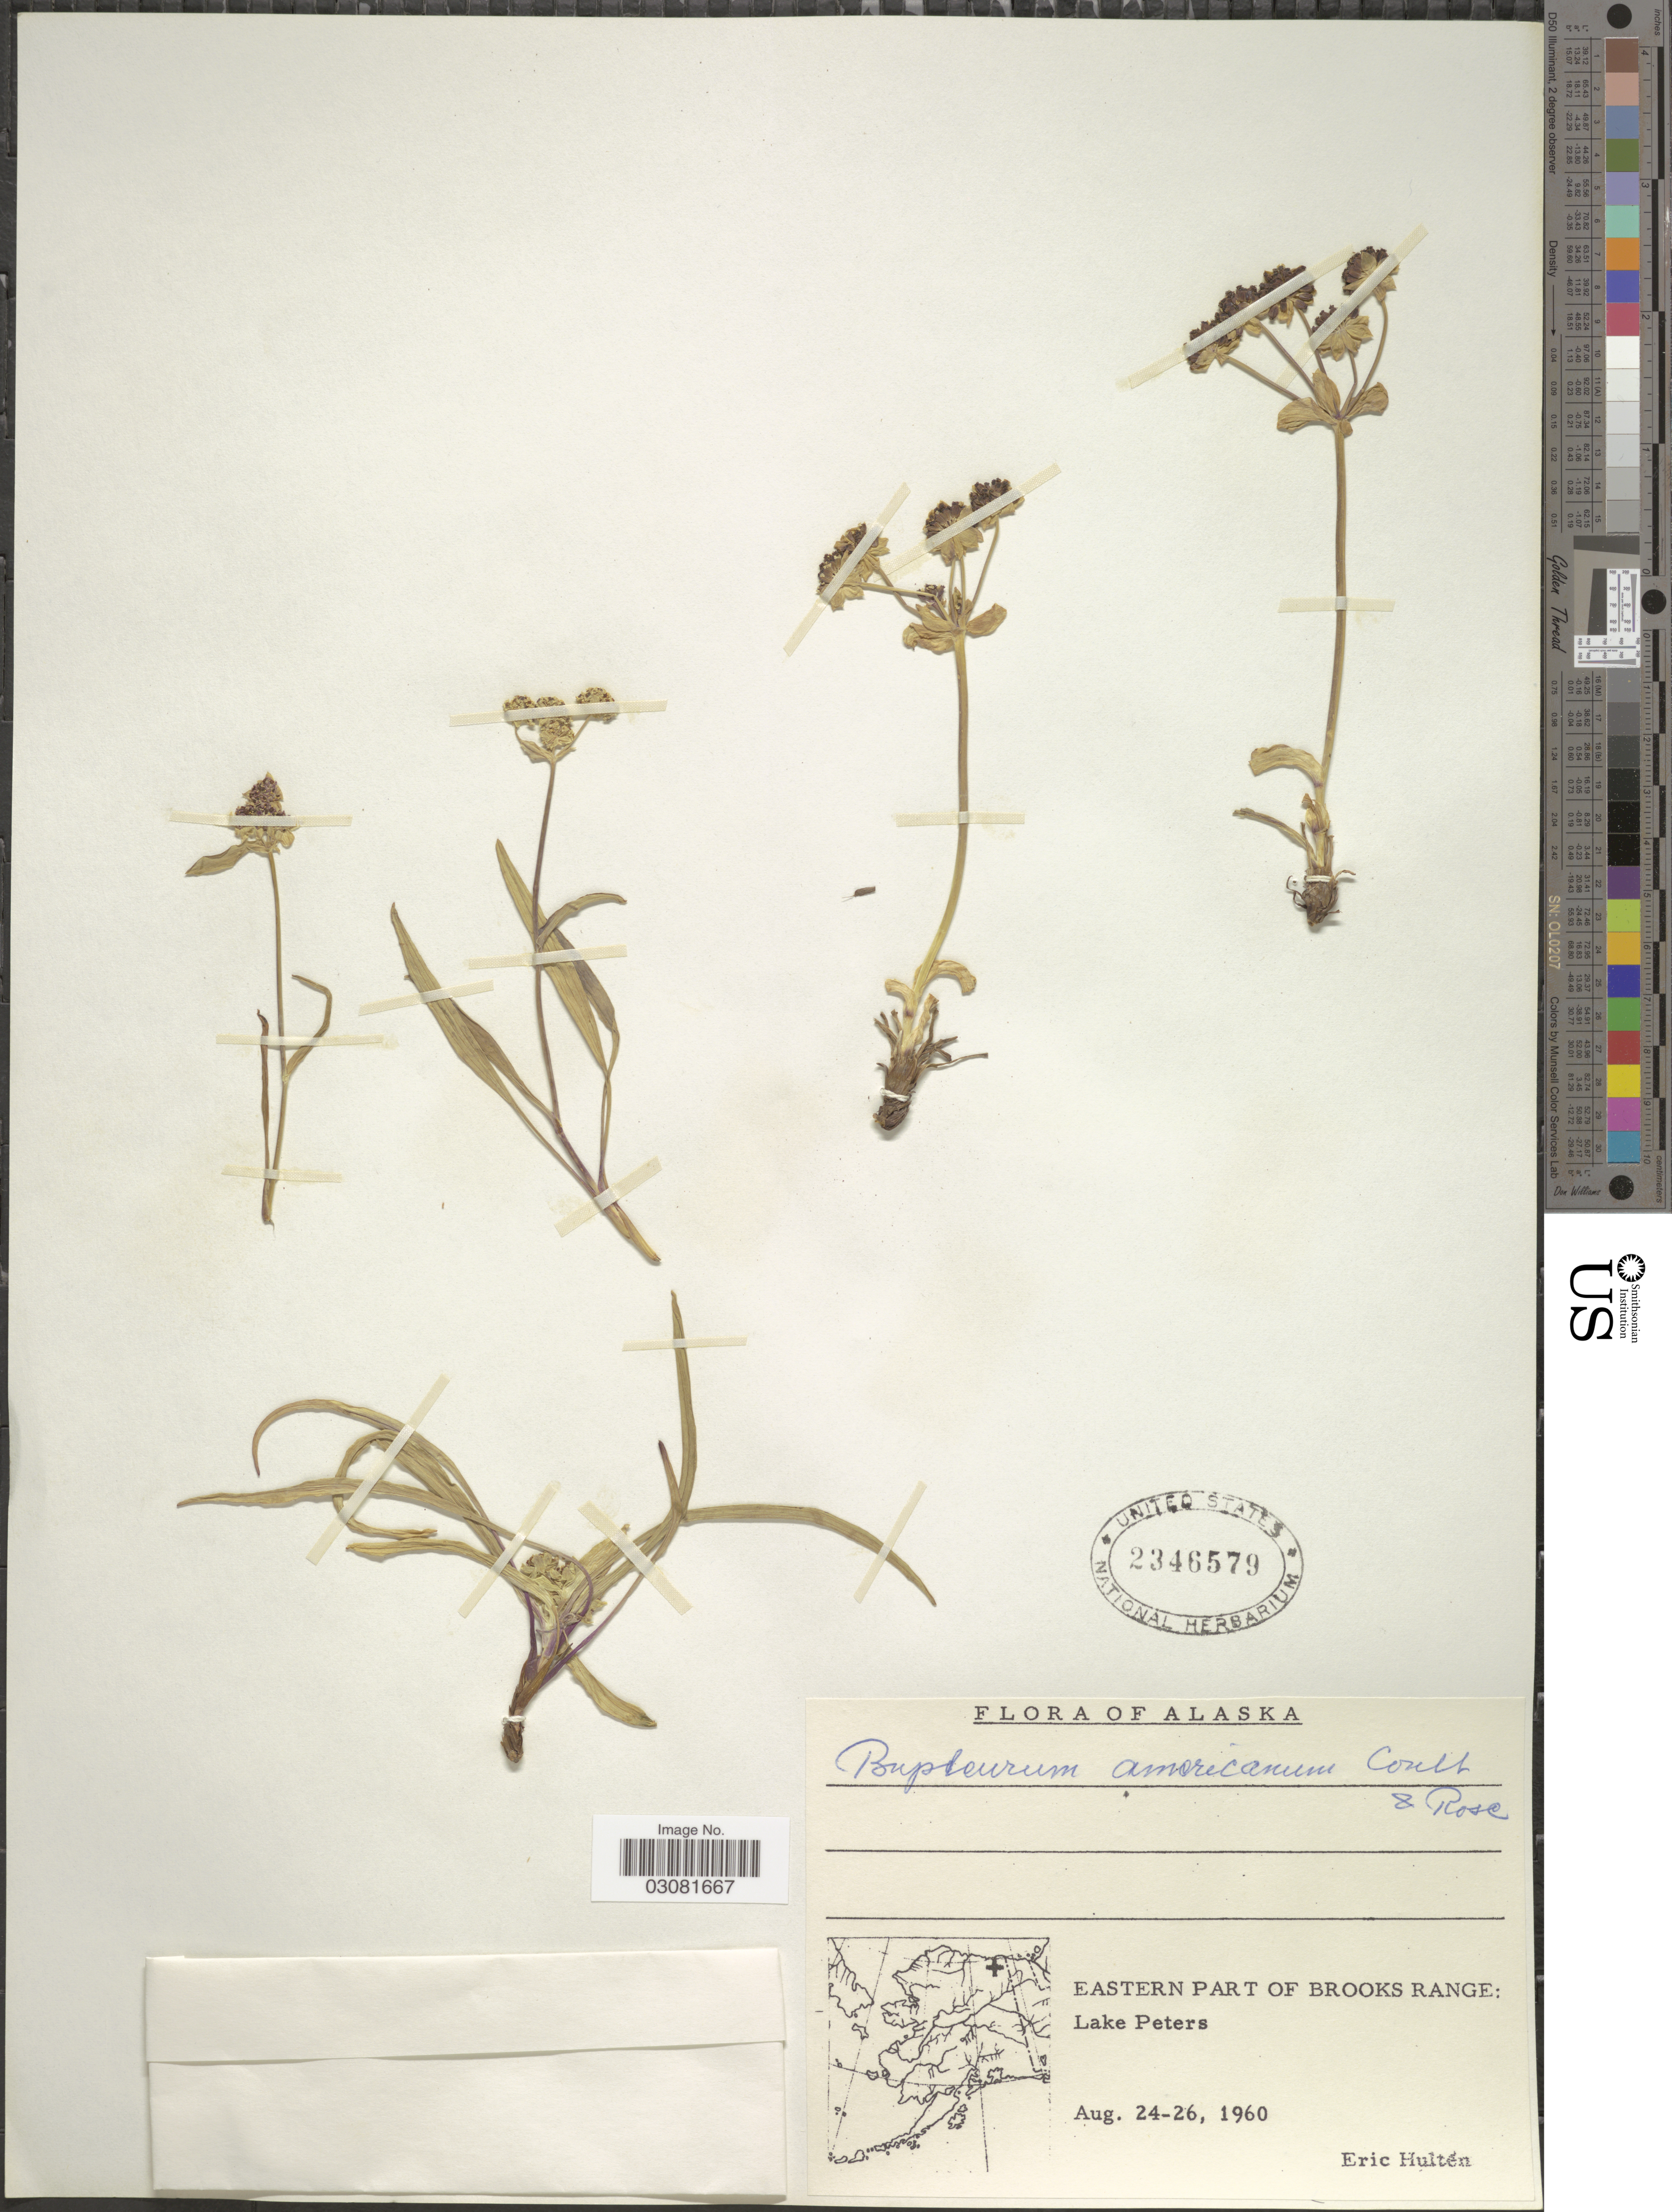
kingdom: Plantae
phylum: Tracheophyta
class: Magnoliopsida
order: Apiales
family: Apiaceae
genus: Bupleurum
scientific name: Bupleurum americanum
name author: J.M. Coult. & Rose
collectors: E. G. Hultén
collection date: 1960-08-24/1960-08-26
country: United States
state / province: Alaska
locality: Eastern part of Brooks Range: Lake Peters.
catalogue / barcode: US 2346579